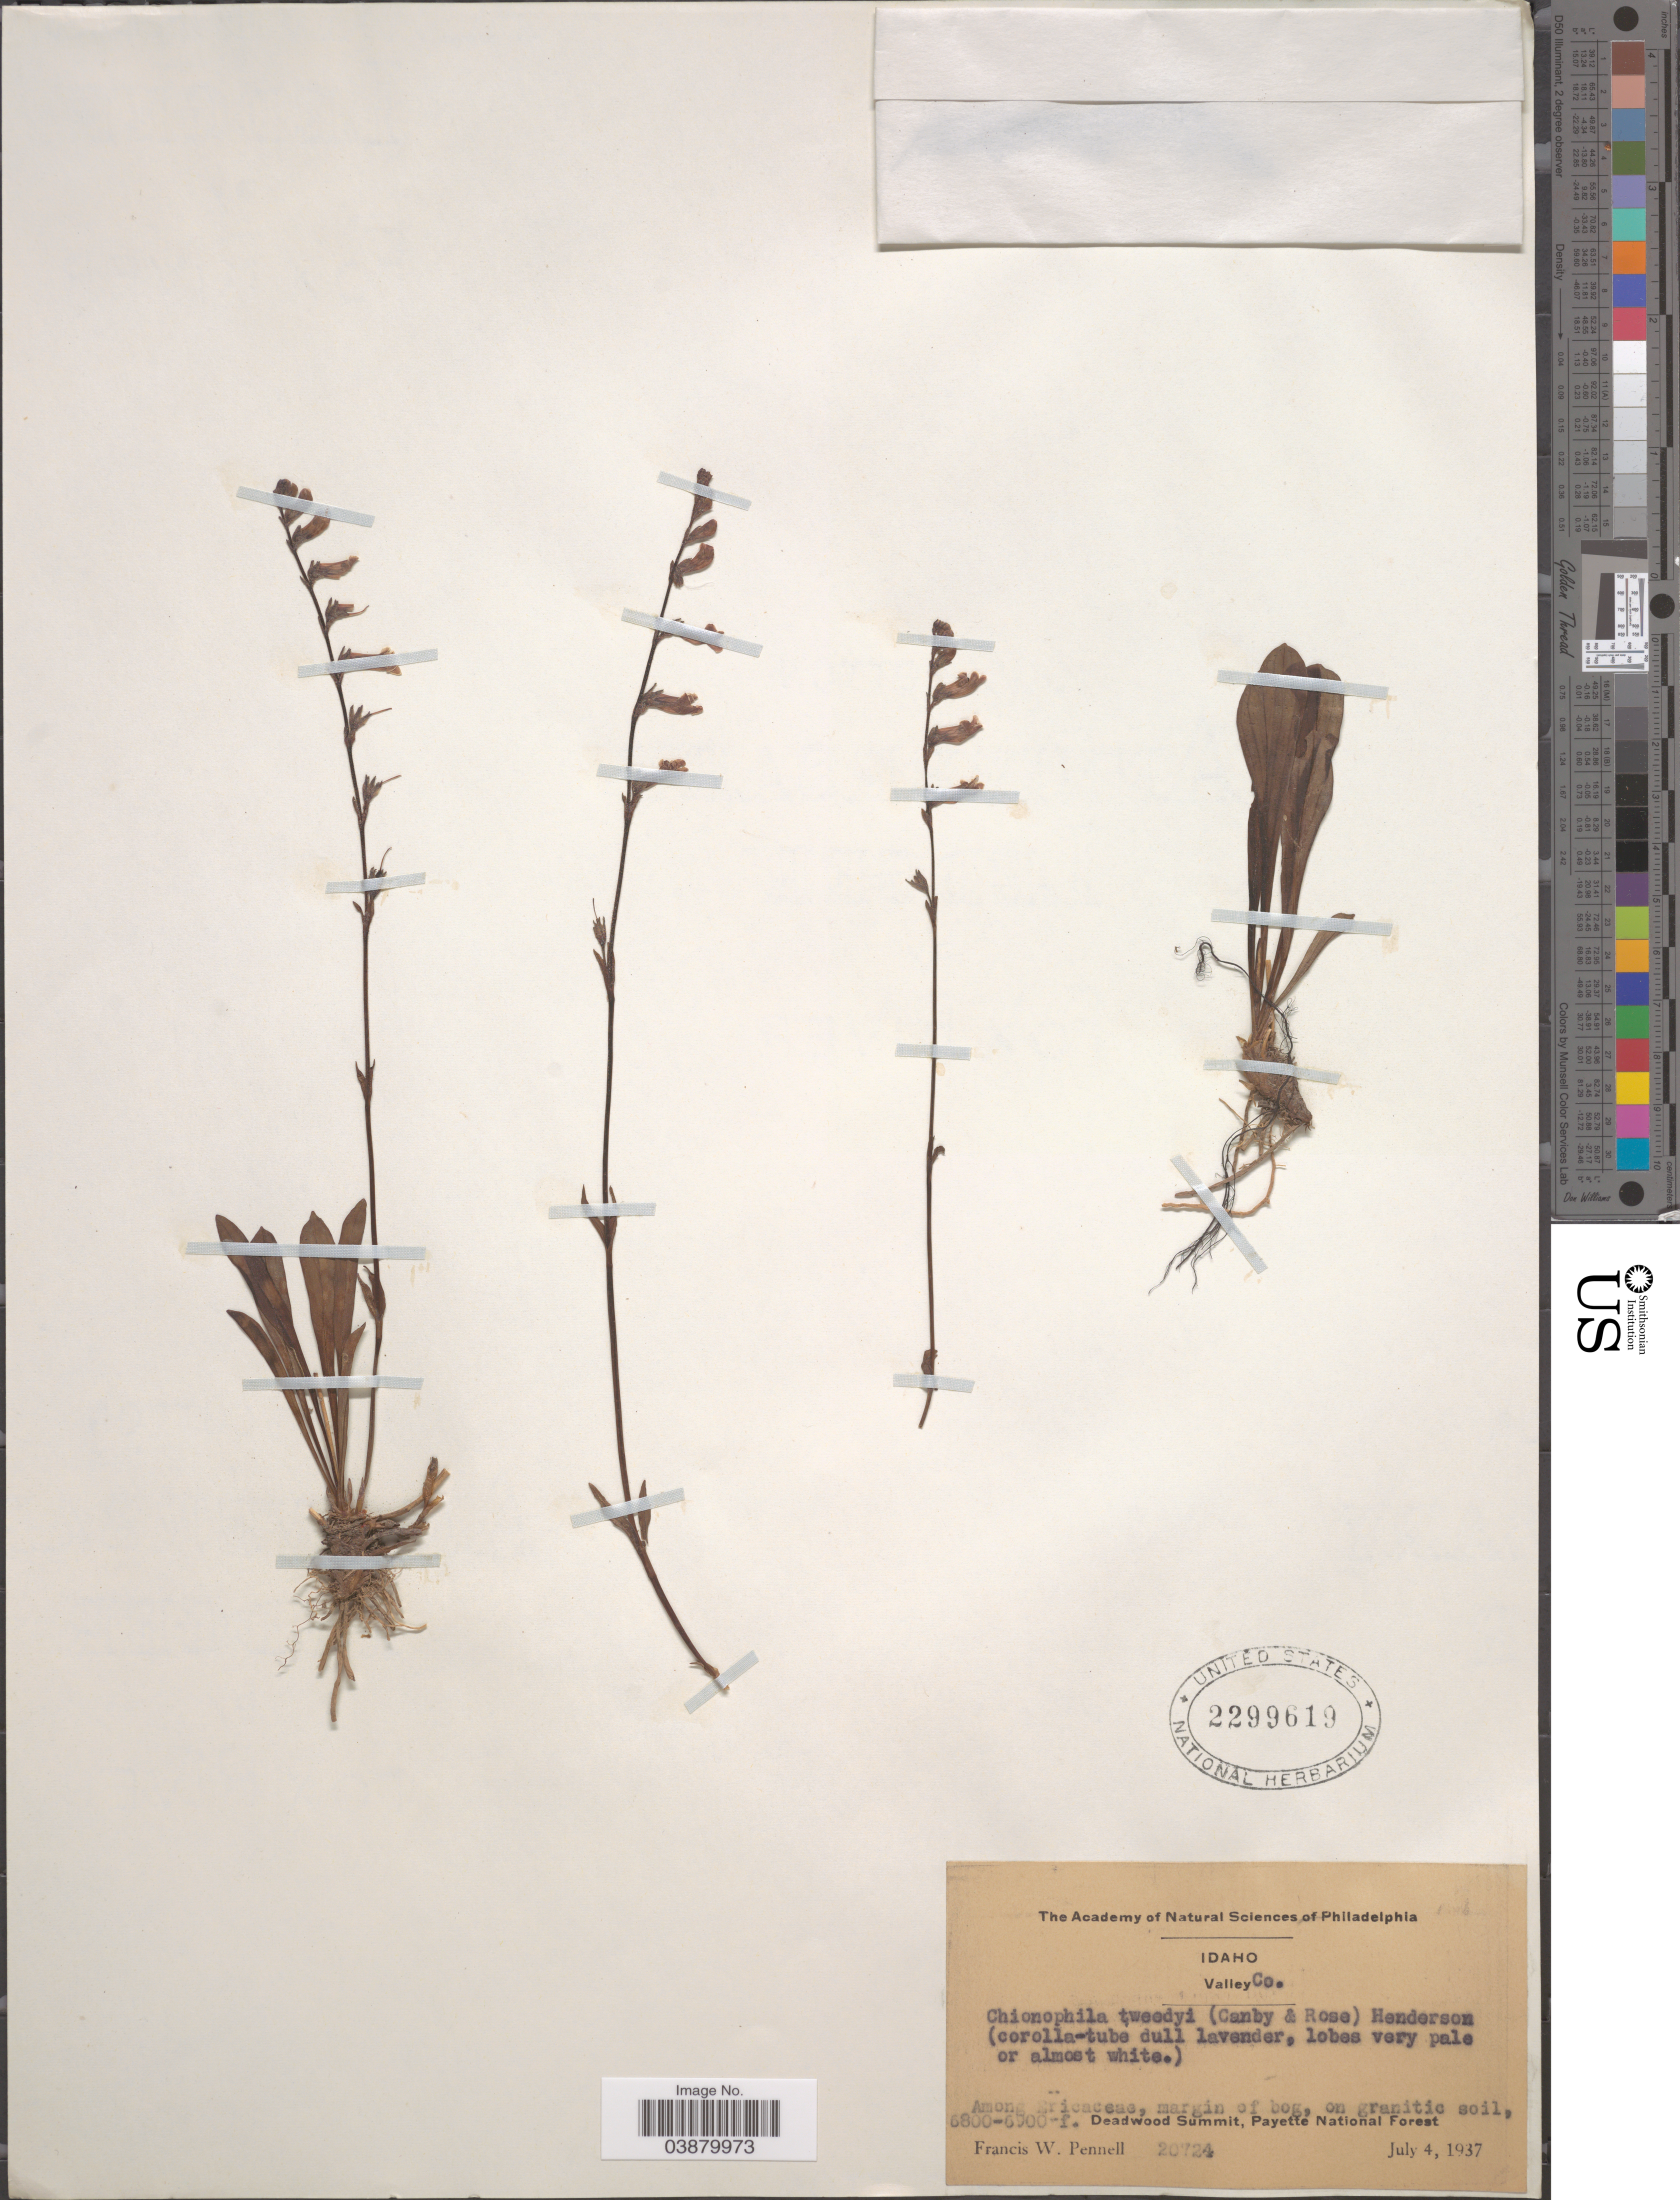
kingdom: Plantae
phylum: Tracheophyta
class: Magnoliopsida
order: Lamiales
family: Plantaginaceae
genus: Chionophila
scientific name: Chionophila tweedyi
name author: (Canby & Rose) Hend.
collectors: F. W. Pennell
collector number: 20724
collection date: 1937-07-04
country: United States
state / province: Idaho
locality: Valley Co. Among gricaceas, margin of bog, on granitic soil. Deadwood Summit, Payette National Forest.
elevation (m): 2073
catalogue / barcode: US 2299619